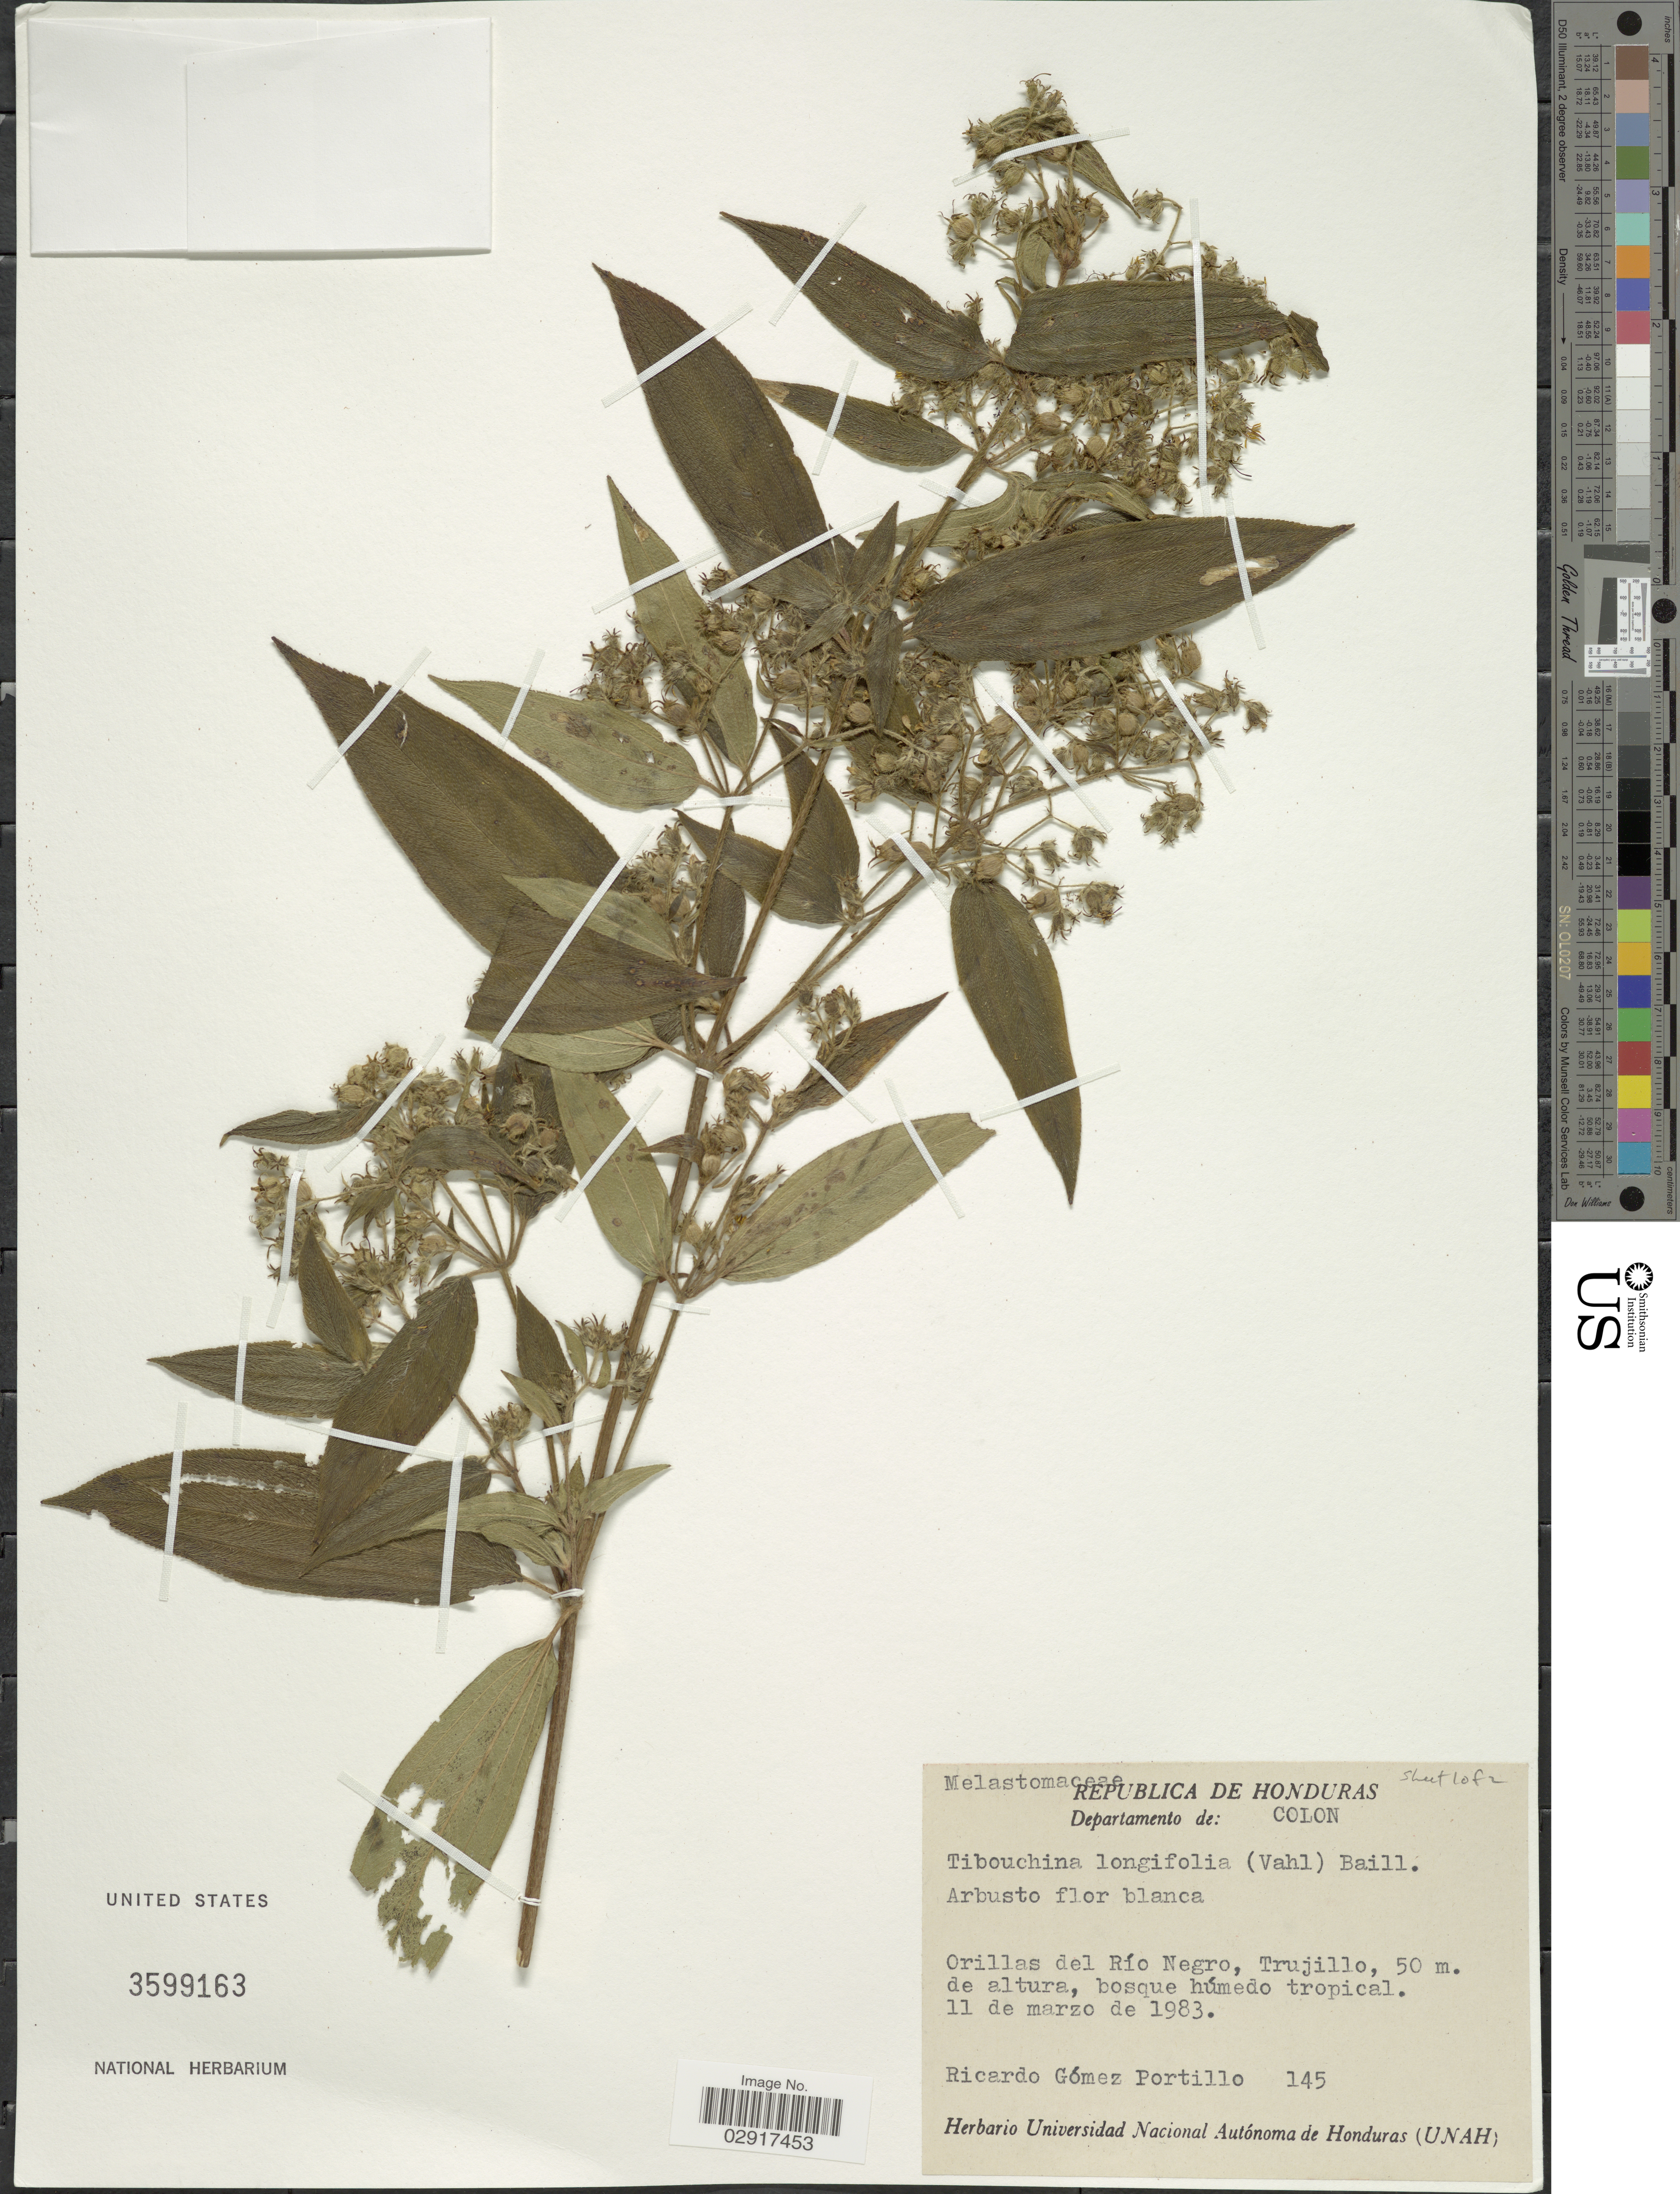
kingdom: Plantae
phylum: Tracheophyta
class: Magnoliopsida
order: Myrtales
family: Melastomataceae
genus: Chaetogastra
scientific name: Chaetogastra longifolia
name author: (Vahl) DC.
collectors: R. Portillo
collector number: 145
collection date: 1983-03-11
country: Honduras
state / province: Colón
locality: Republica de Honduras. Departamento de: Colon. Orillas del Río Negro, Trujillo.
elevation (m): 50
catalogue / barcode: US 3599163